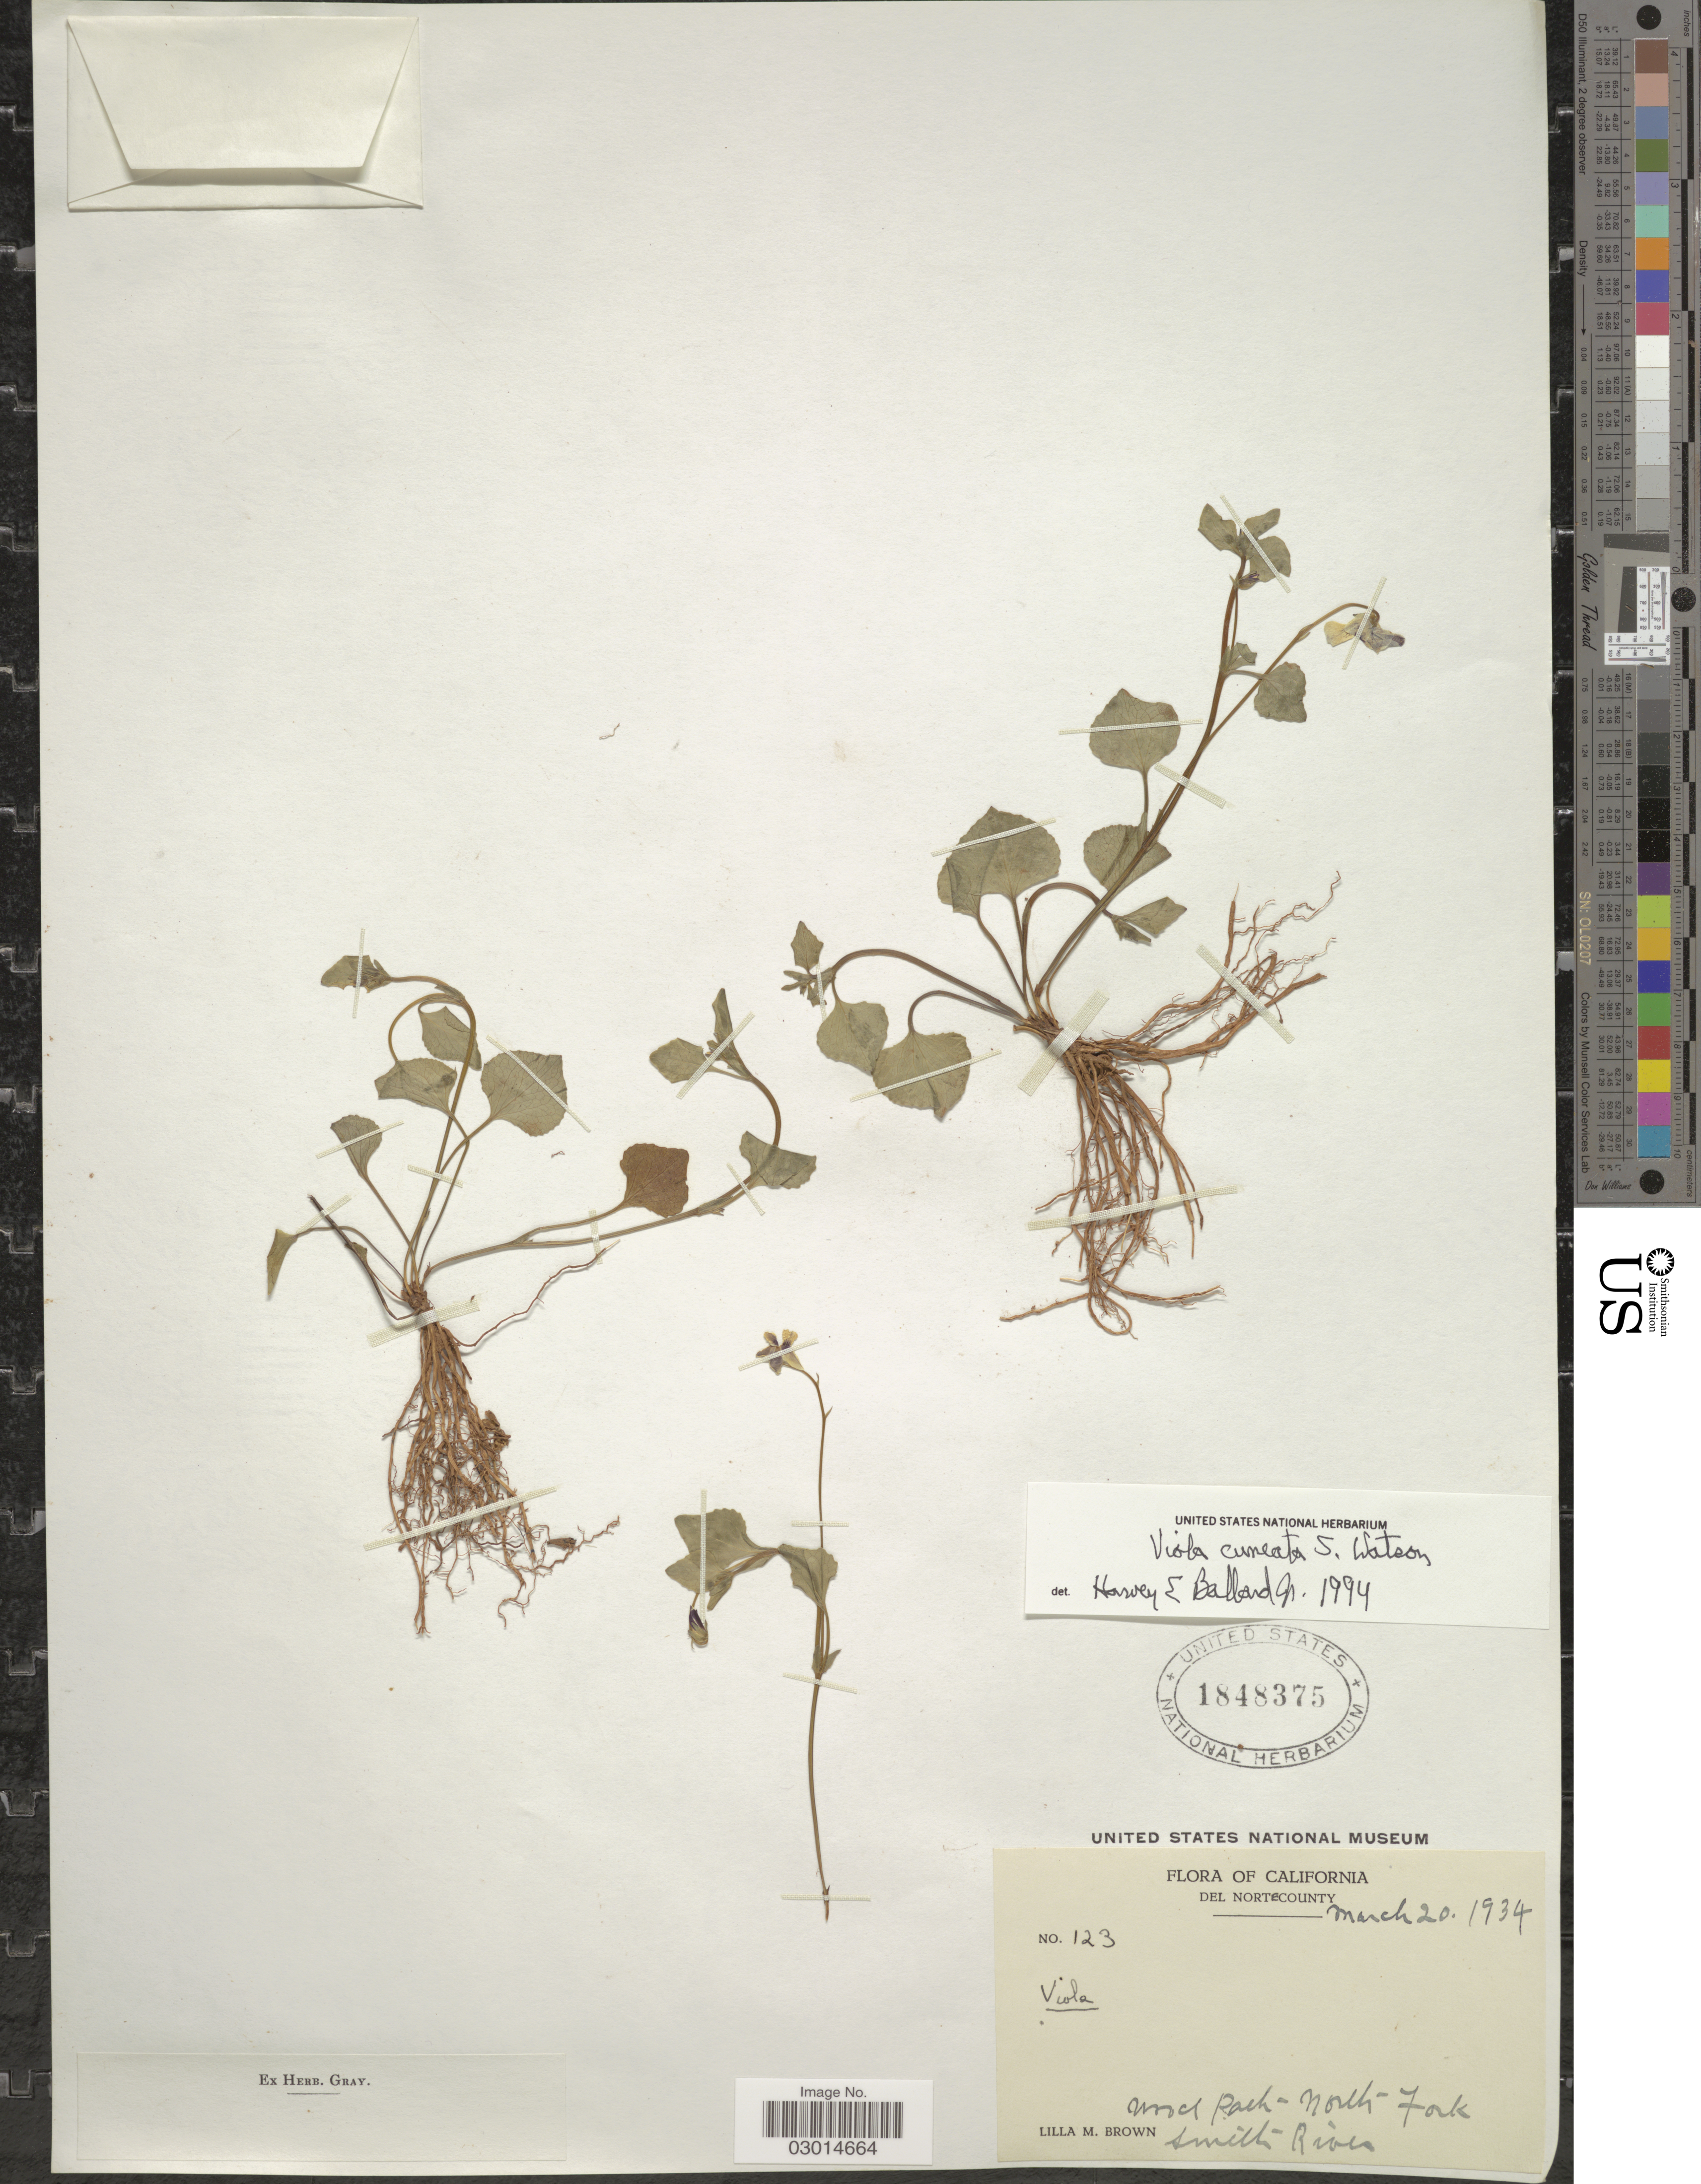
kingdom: Plantae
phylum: Tracheophyta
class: Magnoliopsida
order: Malpighiales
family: Violaceae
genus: Viola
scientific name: Viola cuneata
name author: S. Watson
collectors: L. M. Brown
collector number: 123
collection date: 1934-03-20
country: United States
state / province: California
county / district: Del Norte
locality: Norte County, Wood Path - North Fork, Smith River.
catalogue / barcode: US 1848375